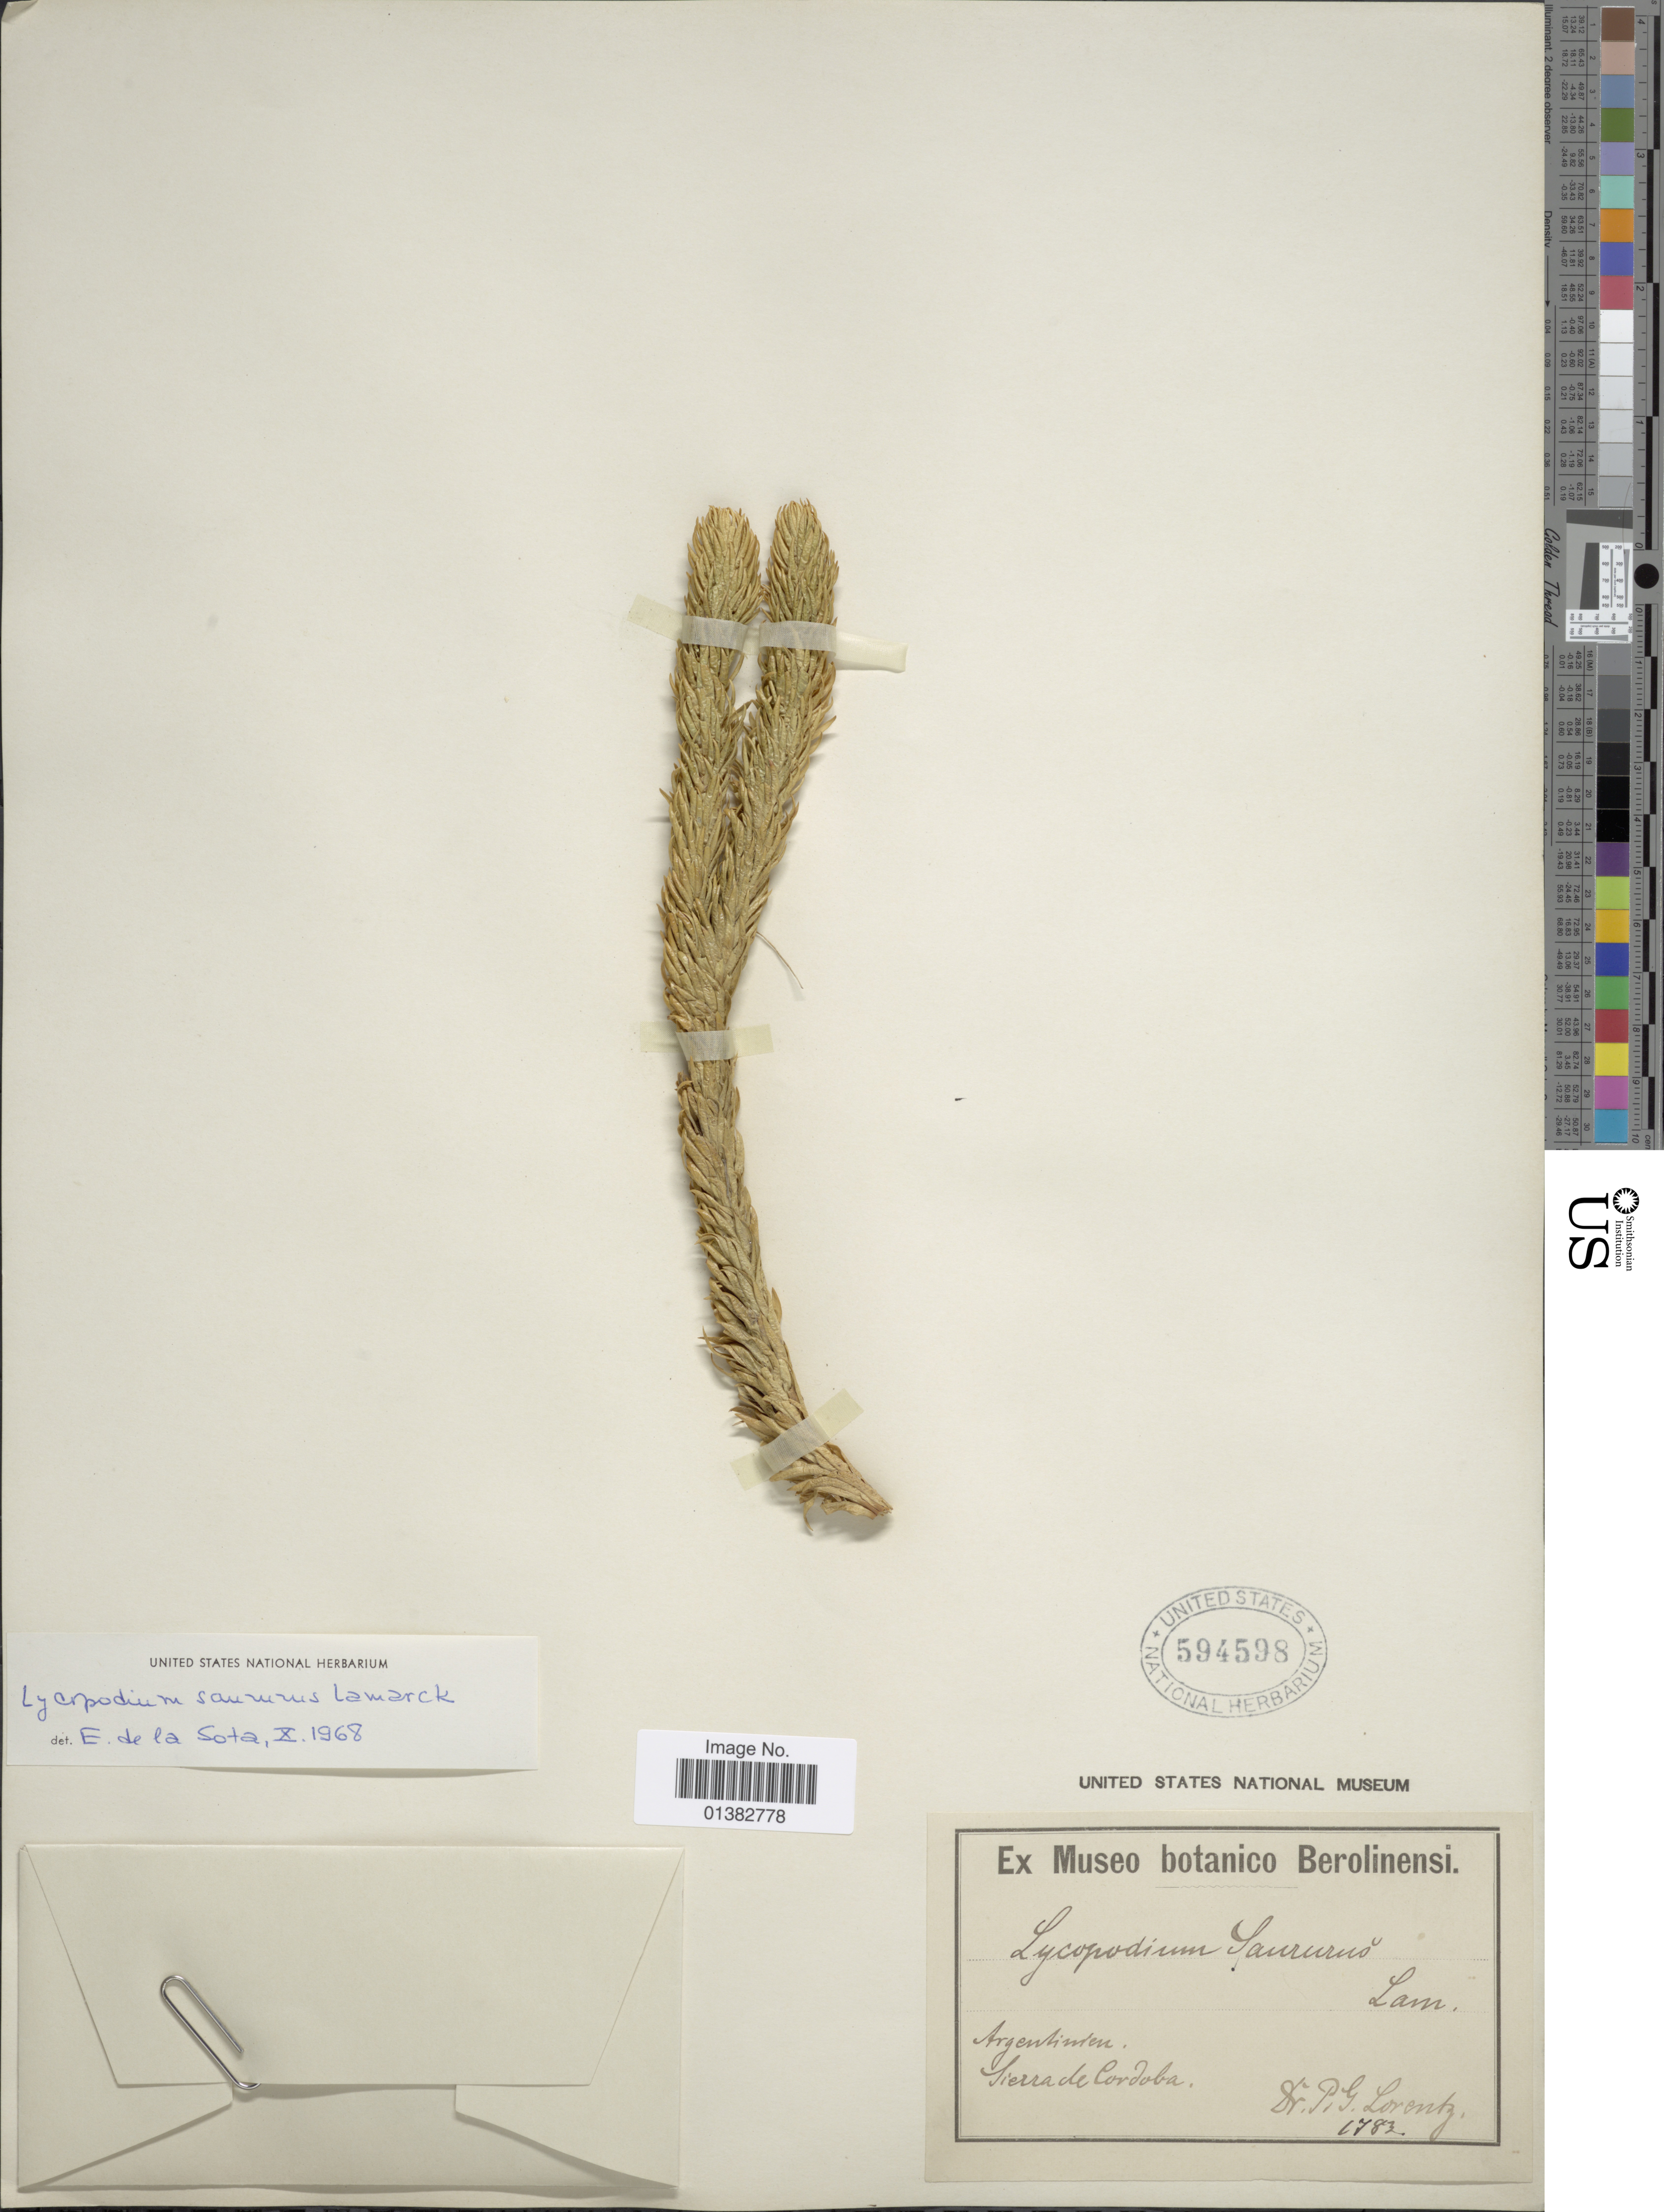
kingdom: Plantae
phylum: Tracheophyta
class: Lycopodiopsida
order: Lycopodiales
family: Lycopodiaceae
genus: Phlegmariurus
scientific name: Phlegmariurus saururus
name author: (Lam.) B. Øllg.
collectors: P. G. Lorentz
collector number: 1783?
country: Argentina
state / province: Cordoba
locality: Sierra de Cordoba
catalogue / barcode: US 594598